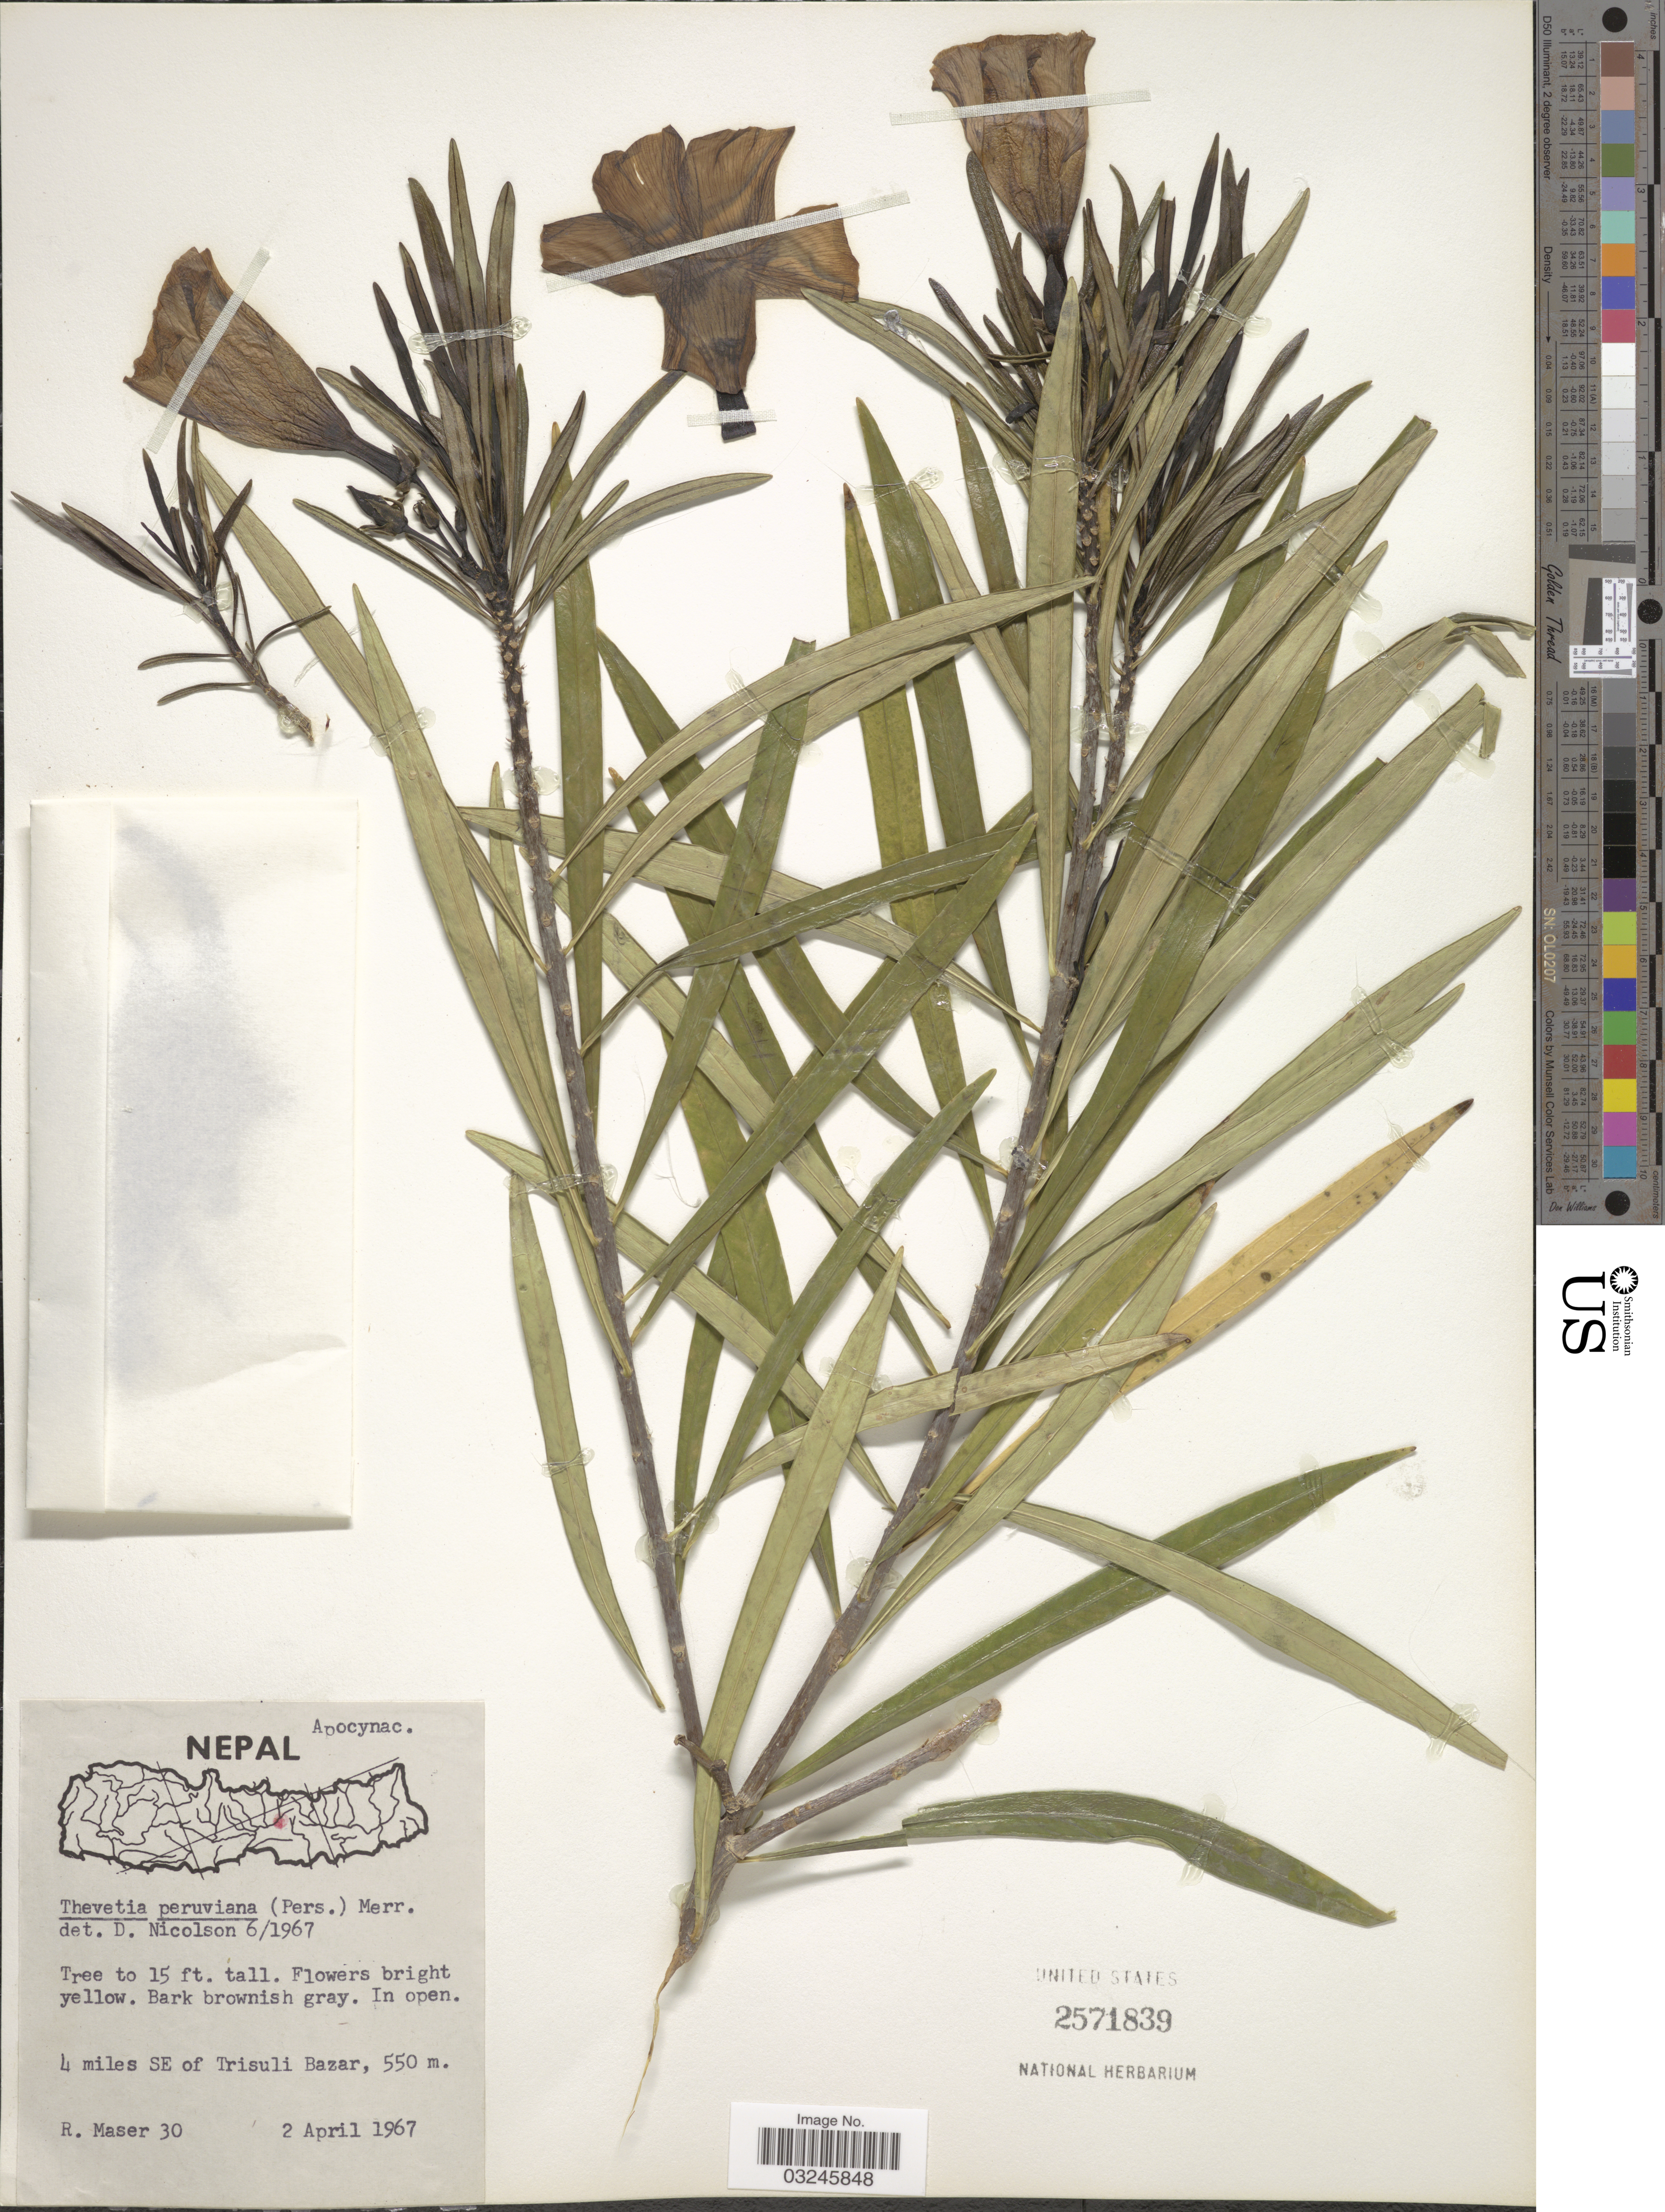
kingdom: Plantae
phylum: Tracheophyta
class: Magnoliopsida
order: Gentianales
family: Apocynaceae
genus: Thevetia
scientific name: Thevetia peruviana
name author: (Pers.) K. Schum.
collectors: R. Maser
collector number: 30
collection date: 1967-04-02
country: Nepal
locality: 4 miles SE of Trisuli Bazar.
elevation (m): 550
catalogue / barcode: US 2571839